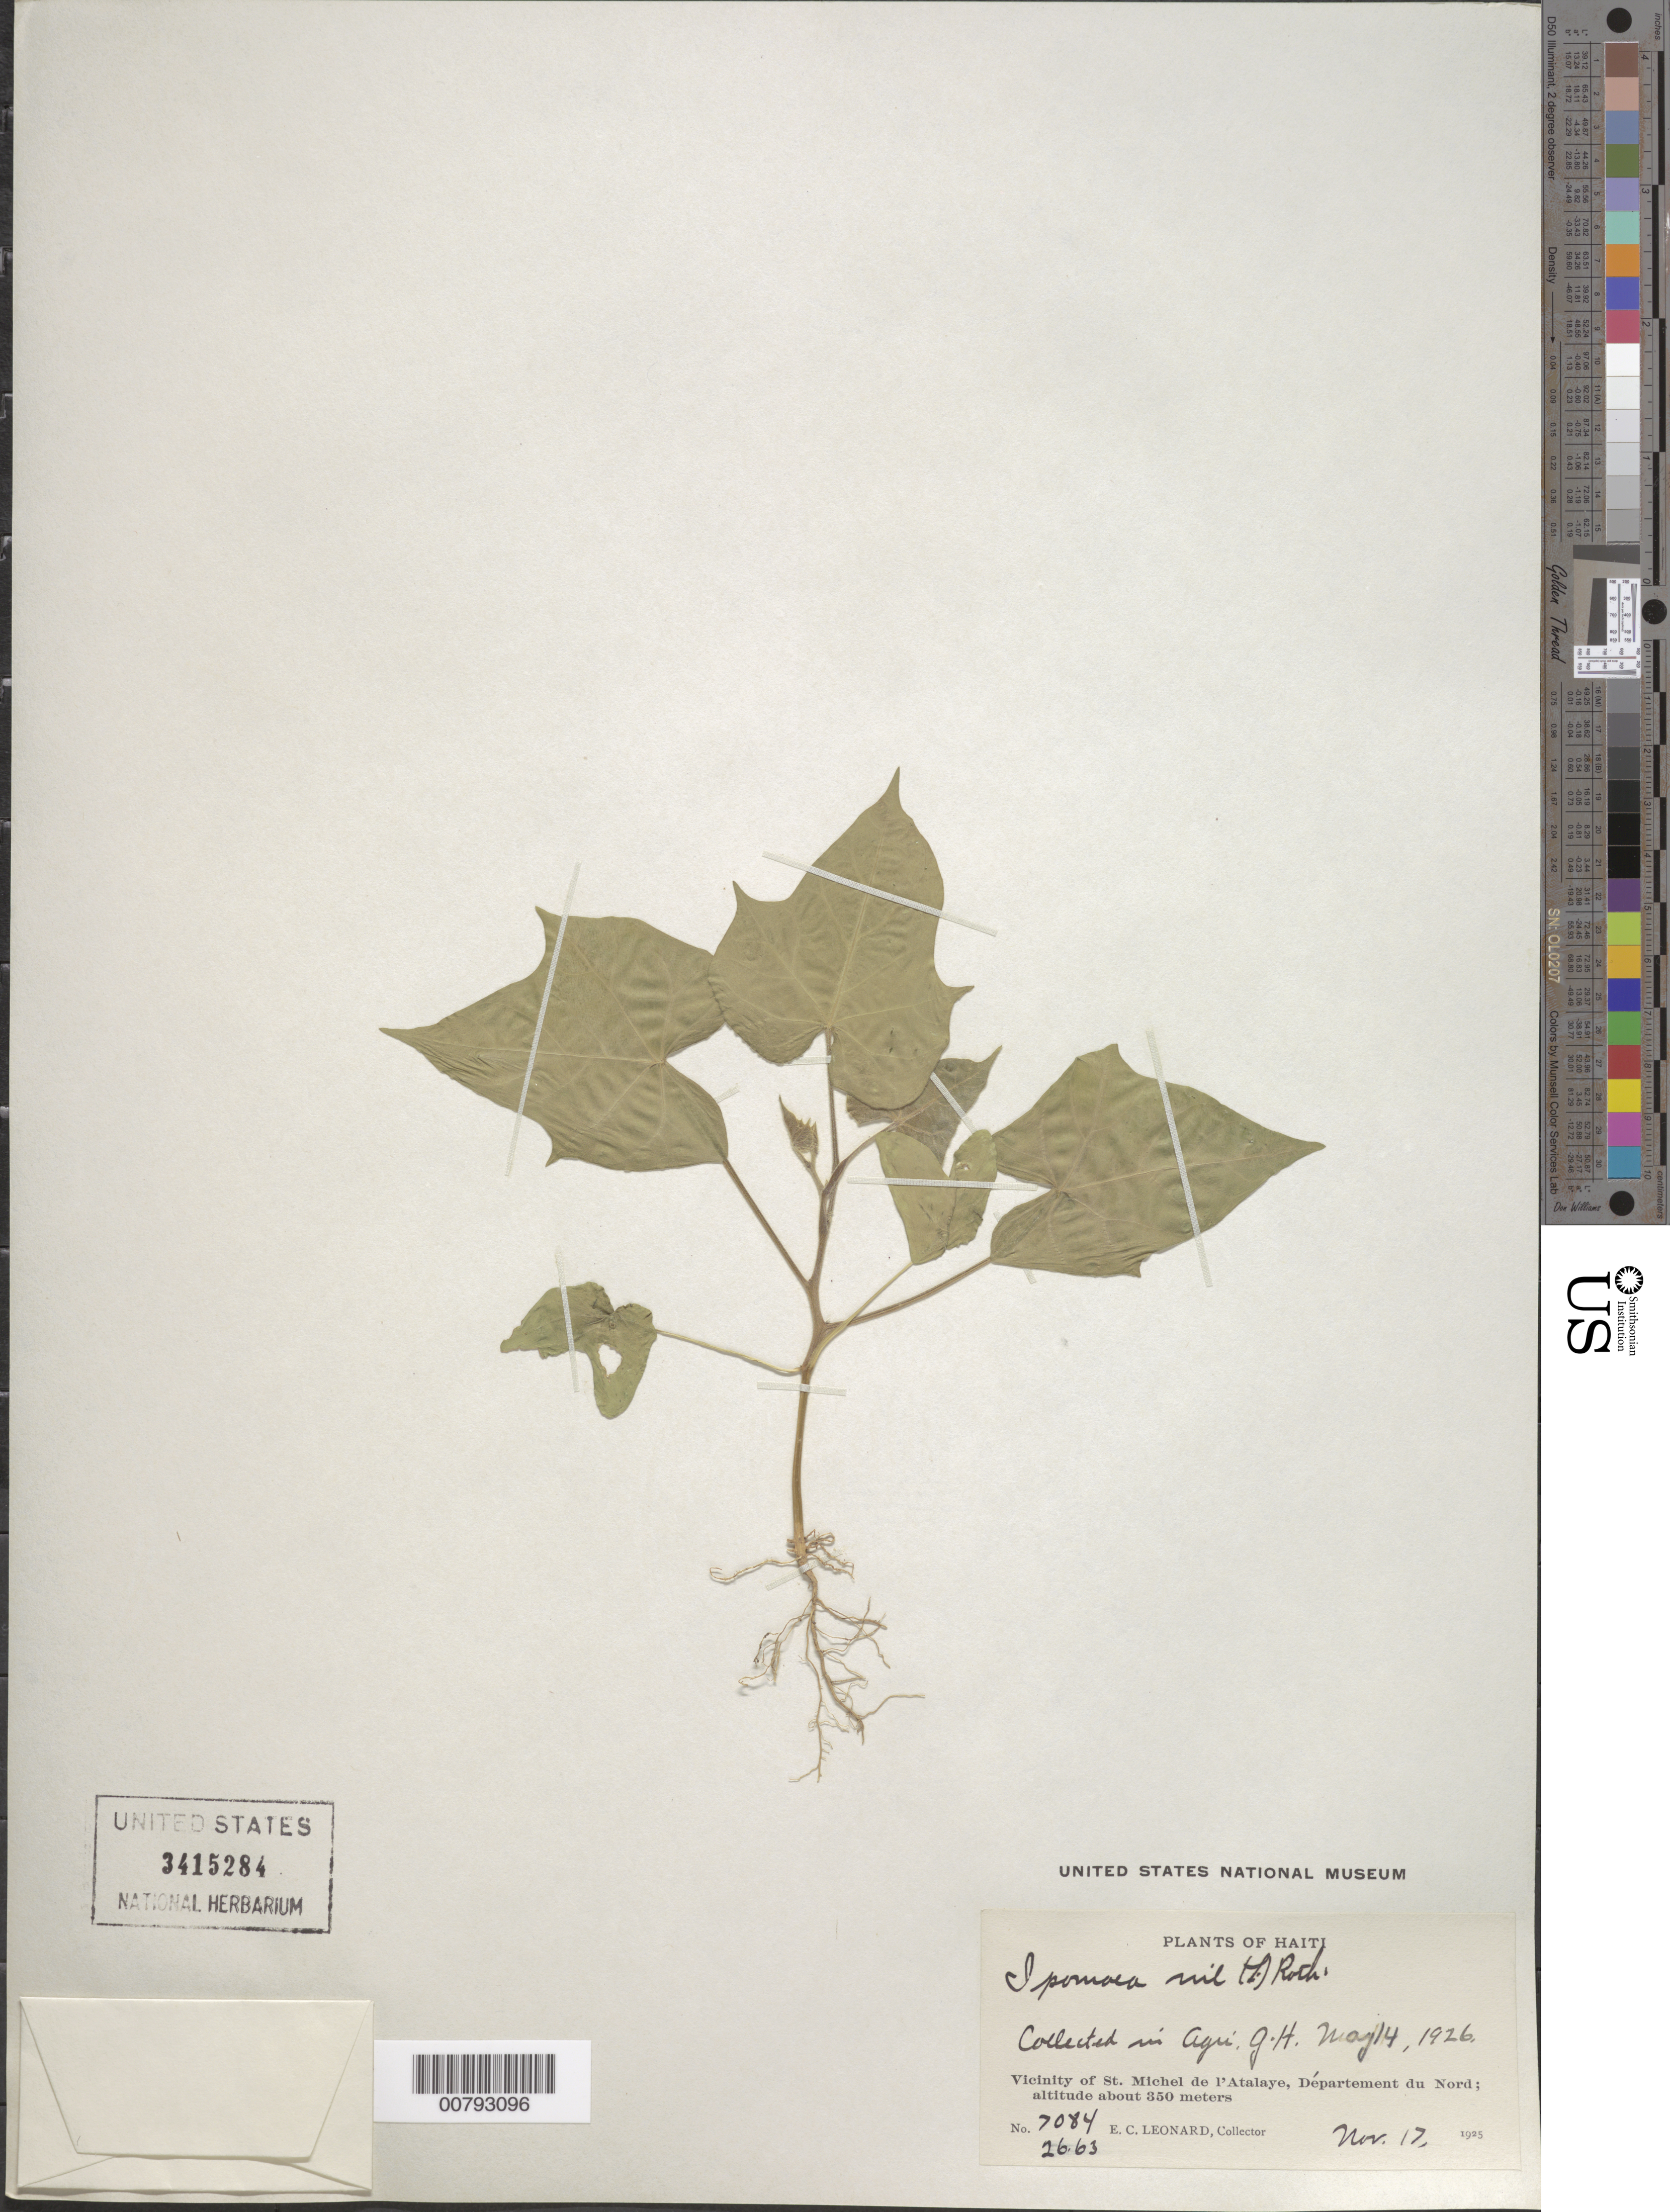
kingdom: Plantae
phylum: Tracheophyta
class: Magnoliopsida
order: Solanales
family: Convolvulaceae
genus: Ipomoea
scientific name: Ipomoea nil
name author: (L.) Roth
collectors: E. C. Leonard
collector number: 7084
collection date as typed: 14 May 1926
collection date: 1926-05-14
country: Haiti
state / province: Nord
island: Hispaniola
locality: Vicinity of St. Michel de l'Atalaye, in Agrí, G.H.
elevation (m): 350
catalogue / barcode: US 3415284